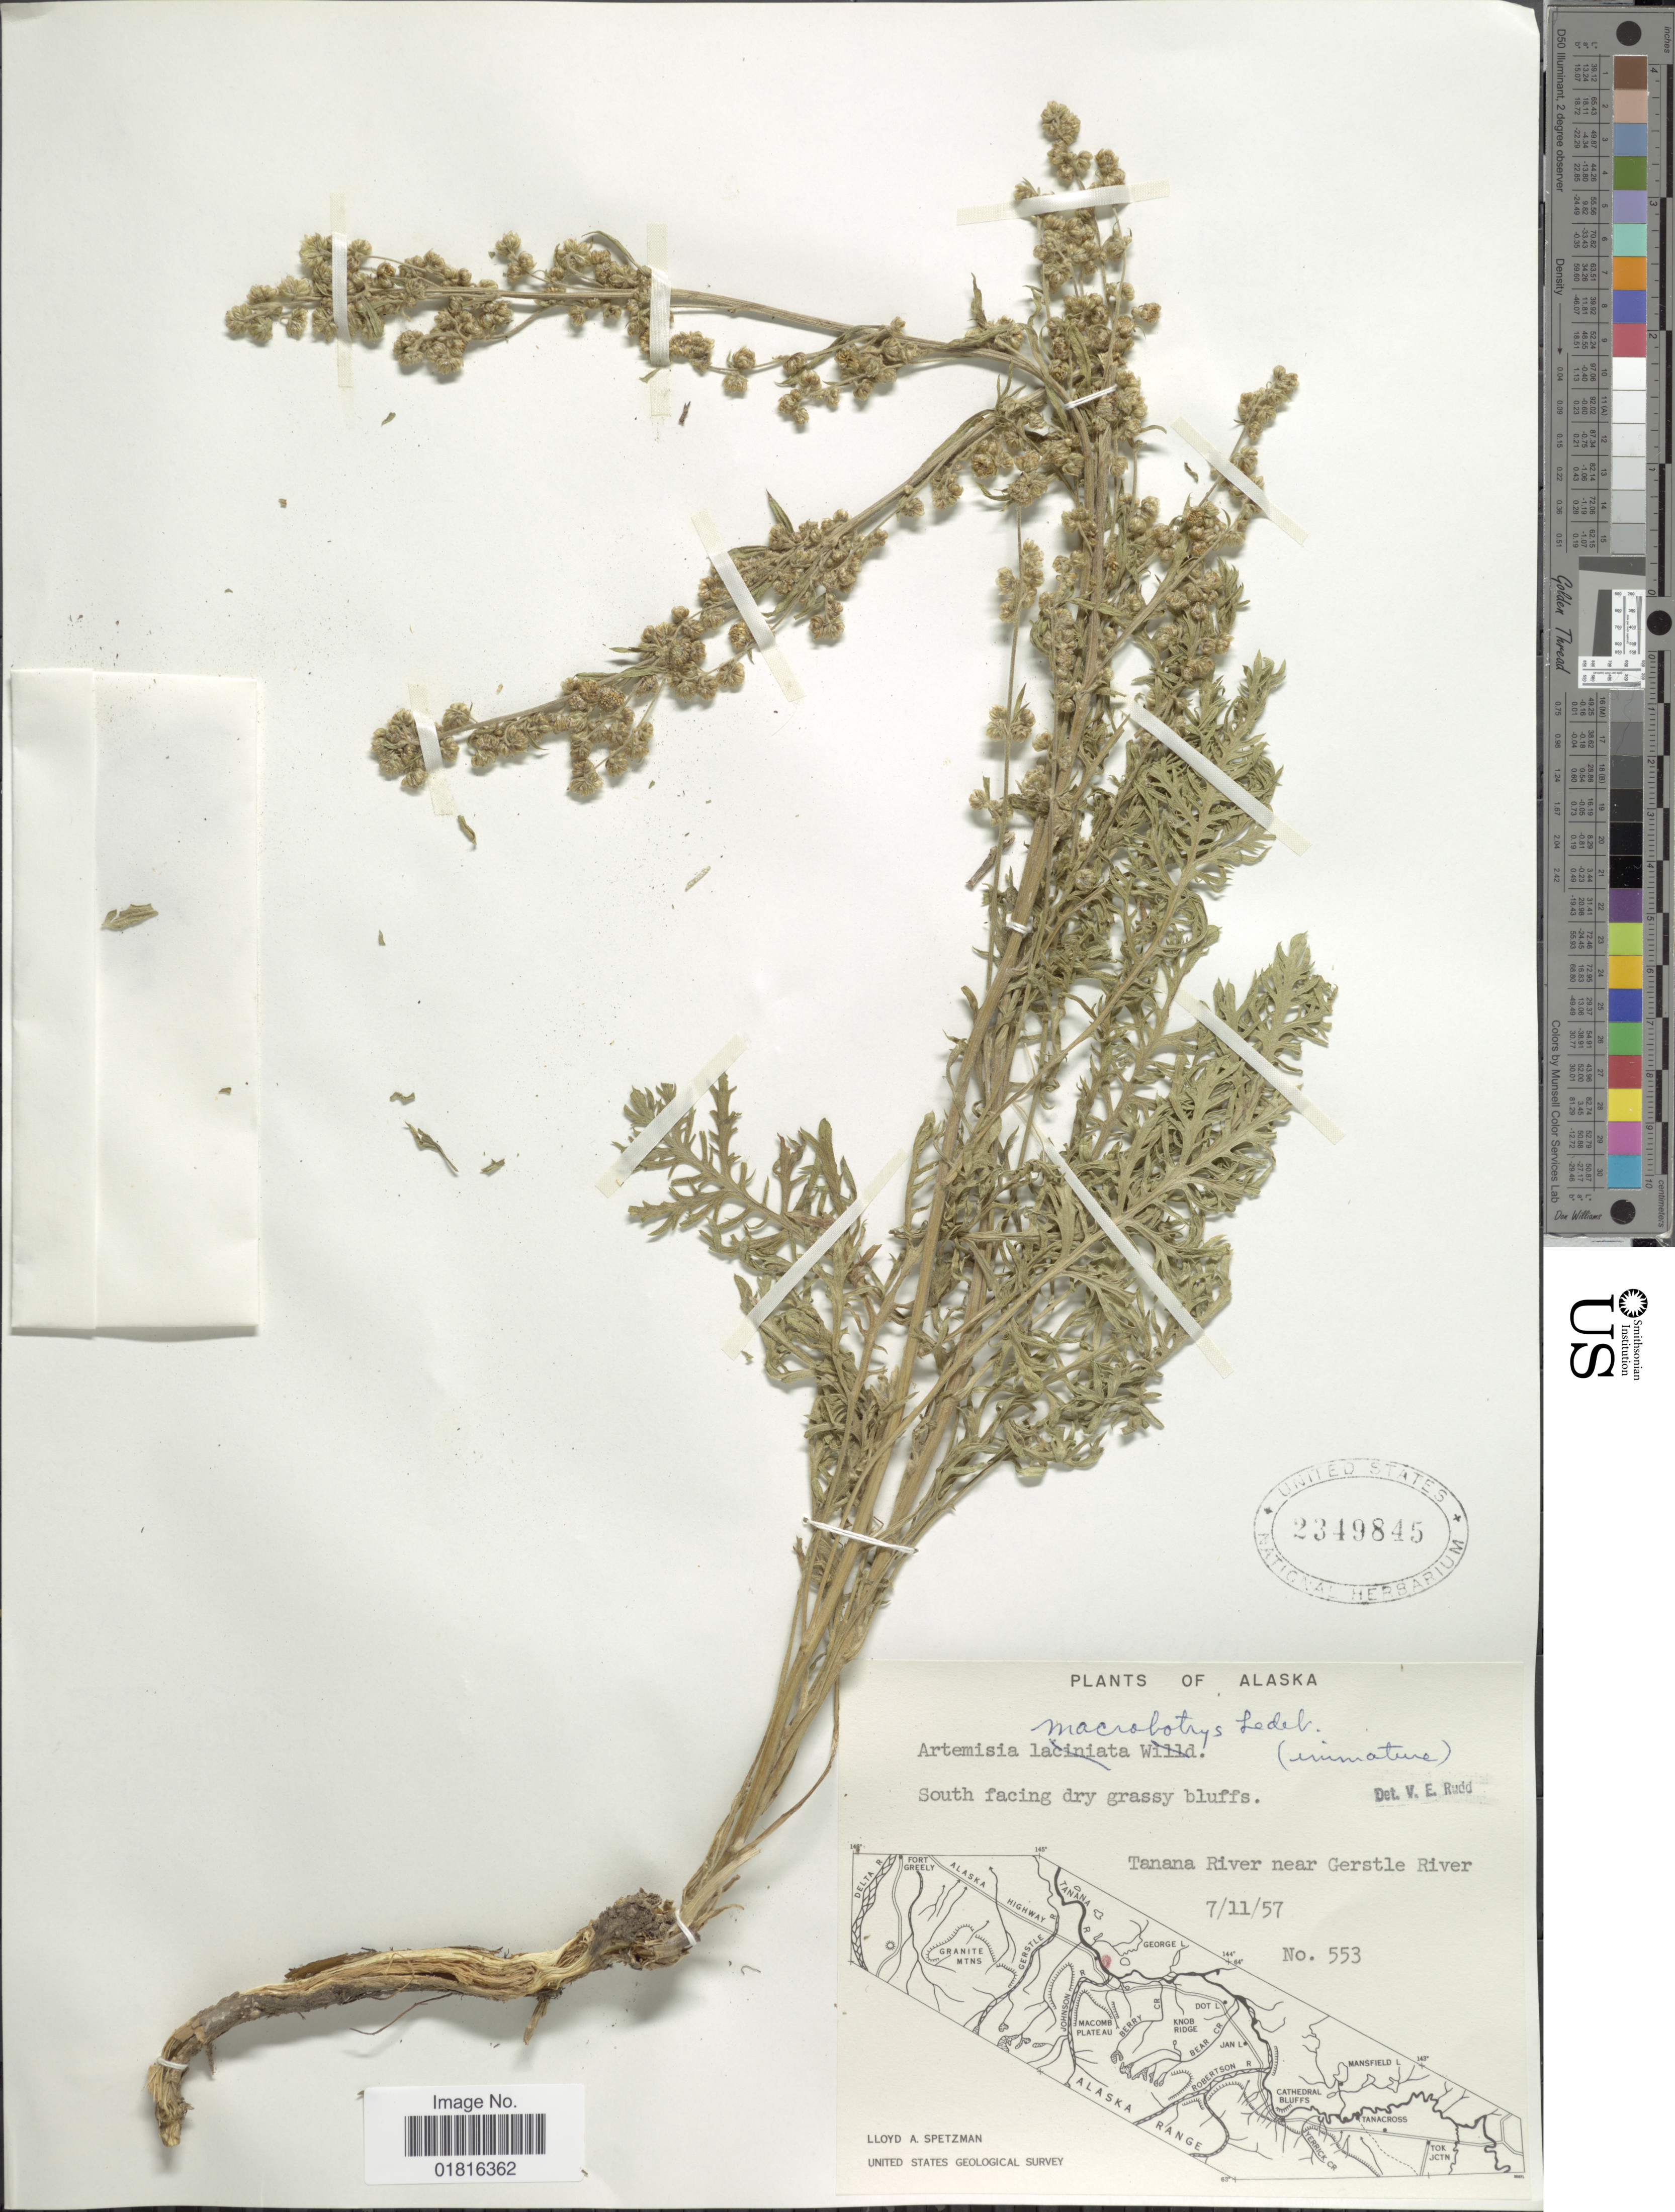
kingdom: Plantae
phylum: Tracheophyta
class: Magnoliopsida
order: Asterales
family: Asteraceae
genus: Artemisia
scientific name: Artemisia macrobotrys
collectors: L. Spetzman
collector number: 553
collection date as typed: Transcribed d/m/y: 11/7/57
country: United States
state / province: Alaska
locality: South facing dry grassy bluffs, Tanana River near Gerstle River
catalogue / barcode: US 2349845